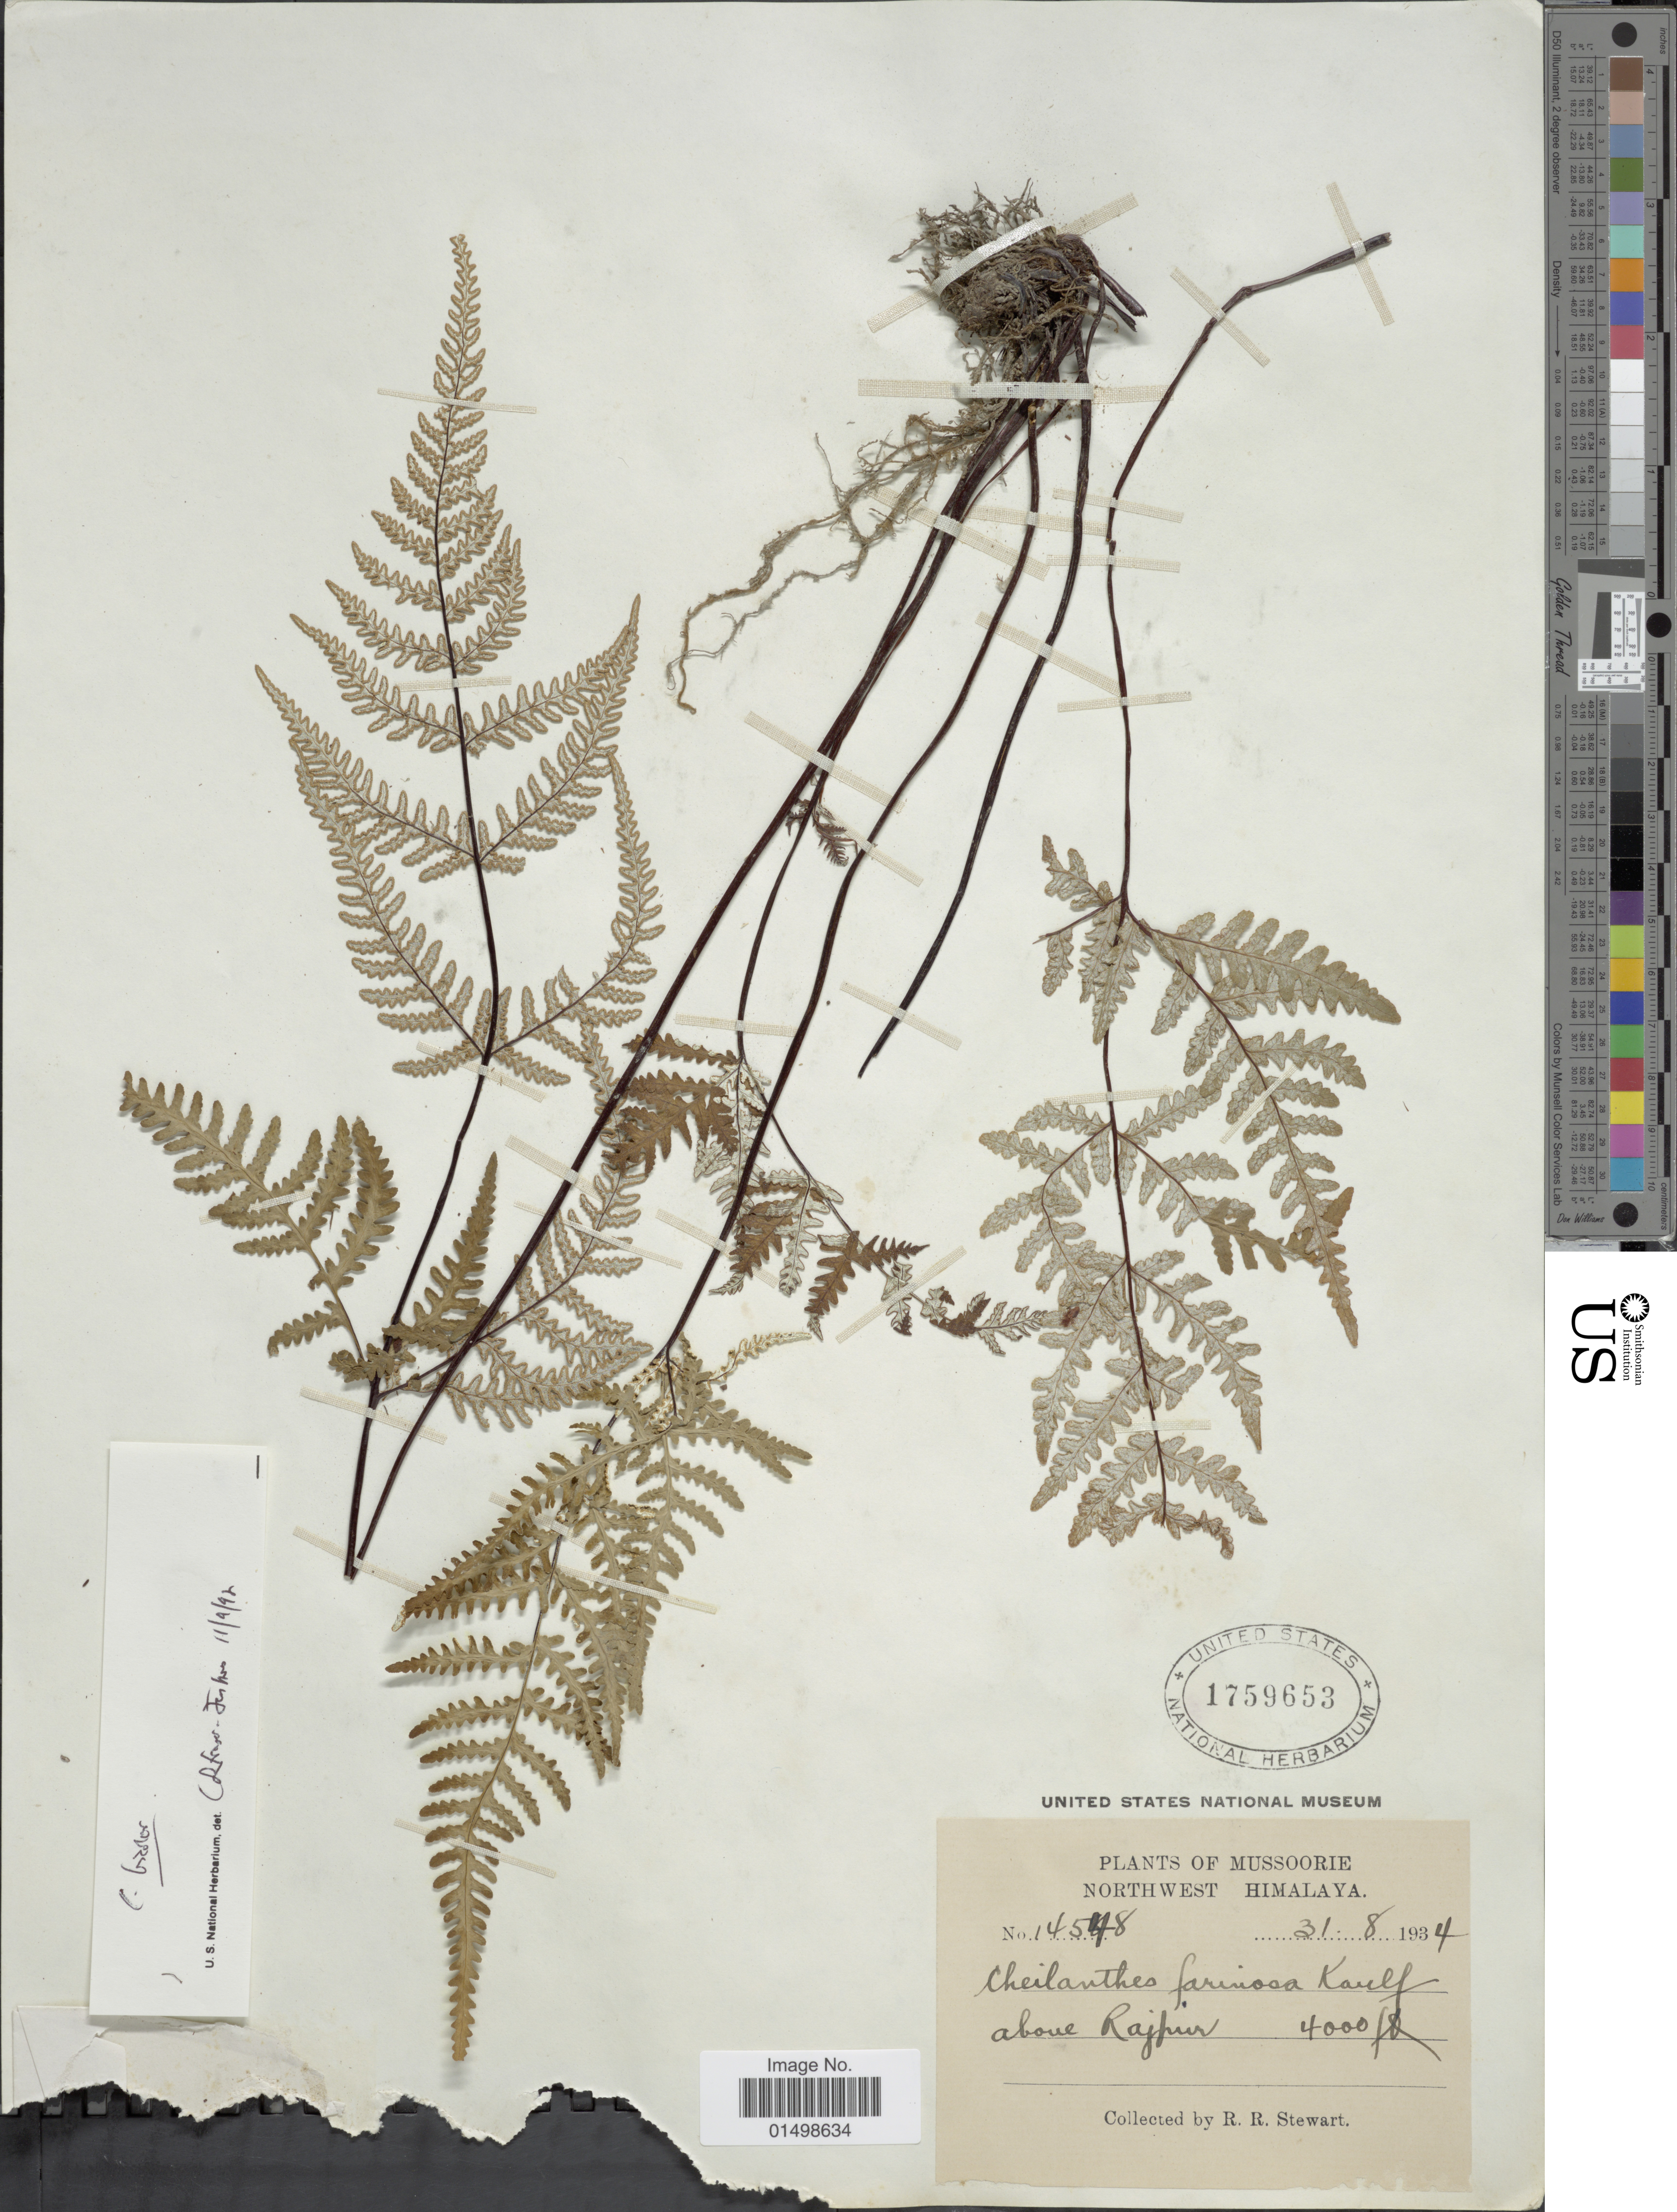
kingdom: Plantae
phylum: Tracheophyta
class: Polypodiopsida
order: Polypodiales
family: Pteridaceae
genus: Aleuritopteris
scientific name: Aleuritopteris subrufa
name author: (Baker) Ching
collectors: R. R. Stewart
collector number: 14548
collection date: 1934-08-31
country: India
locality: Mussoorie, Northwest Himalaya, above Rajpur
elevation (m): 1219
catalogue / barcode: US 1759653